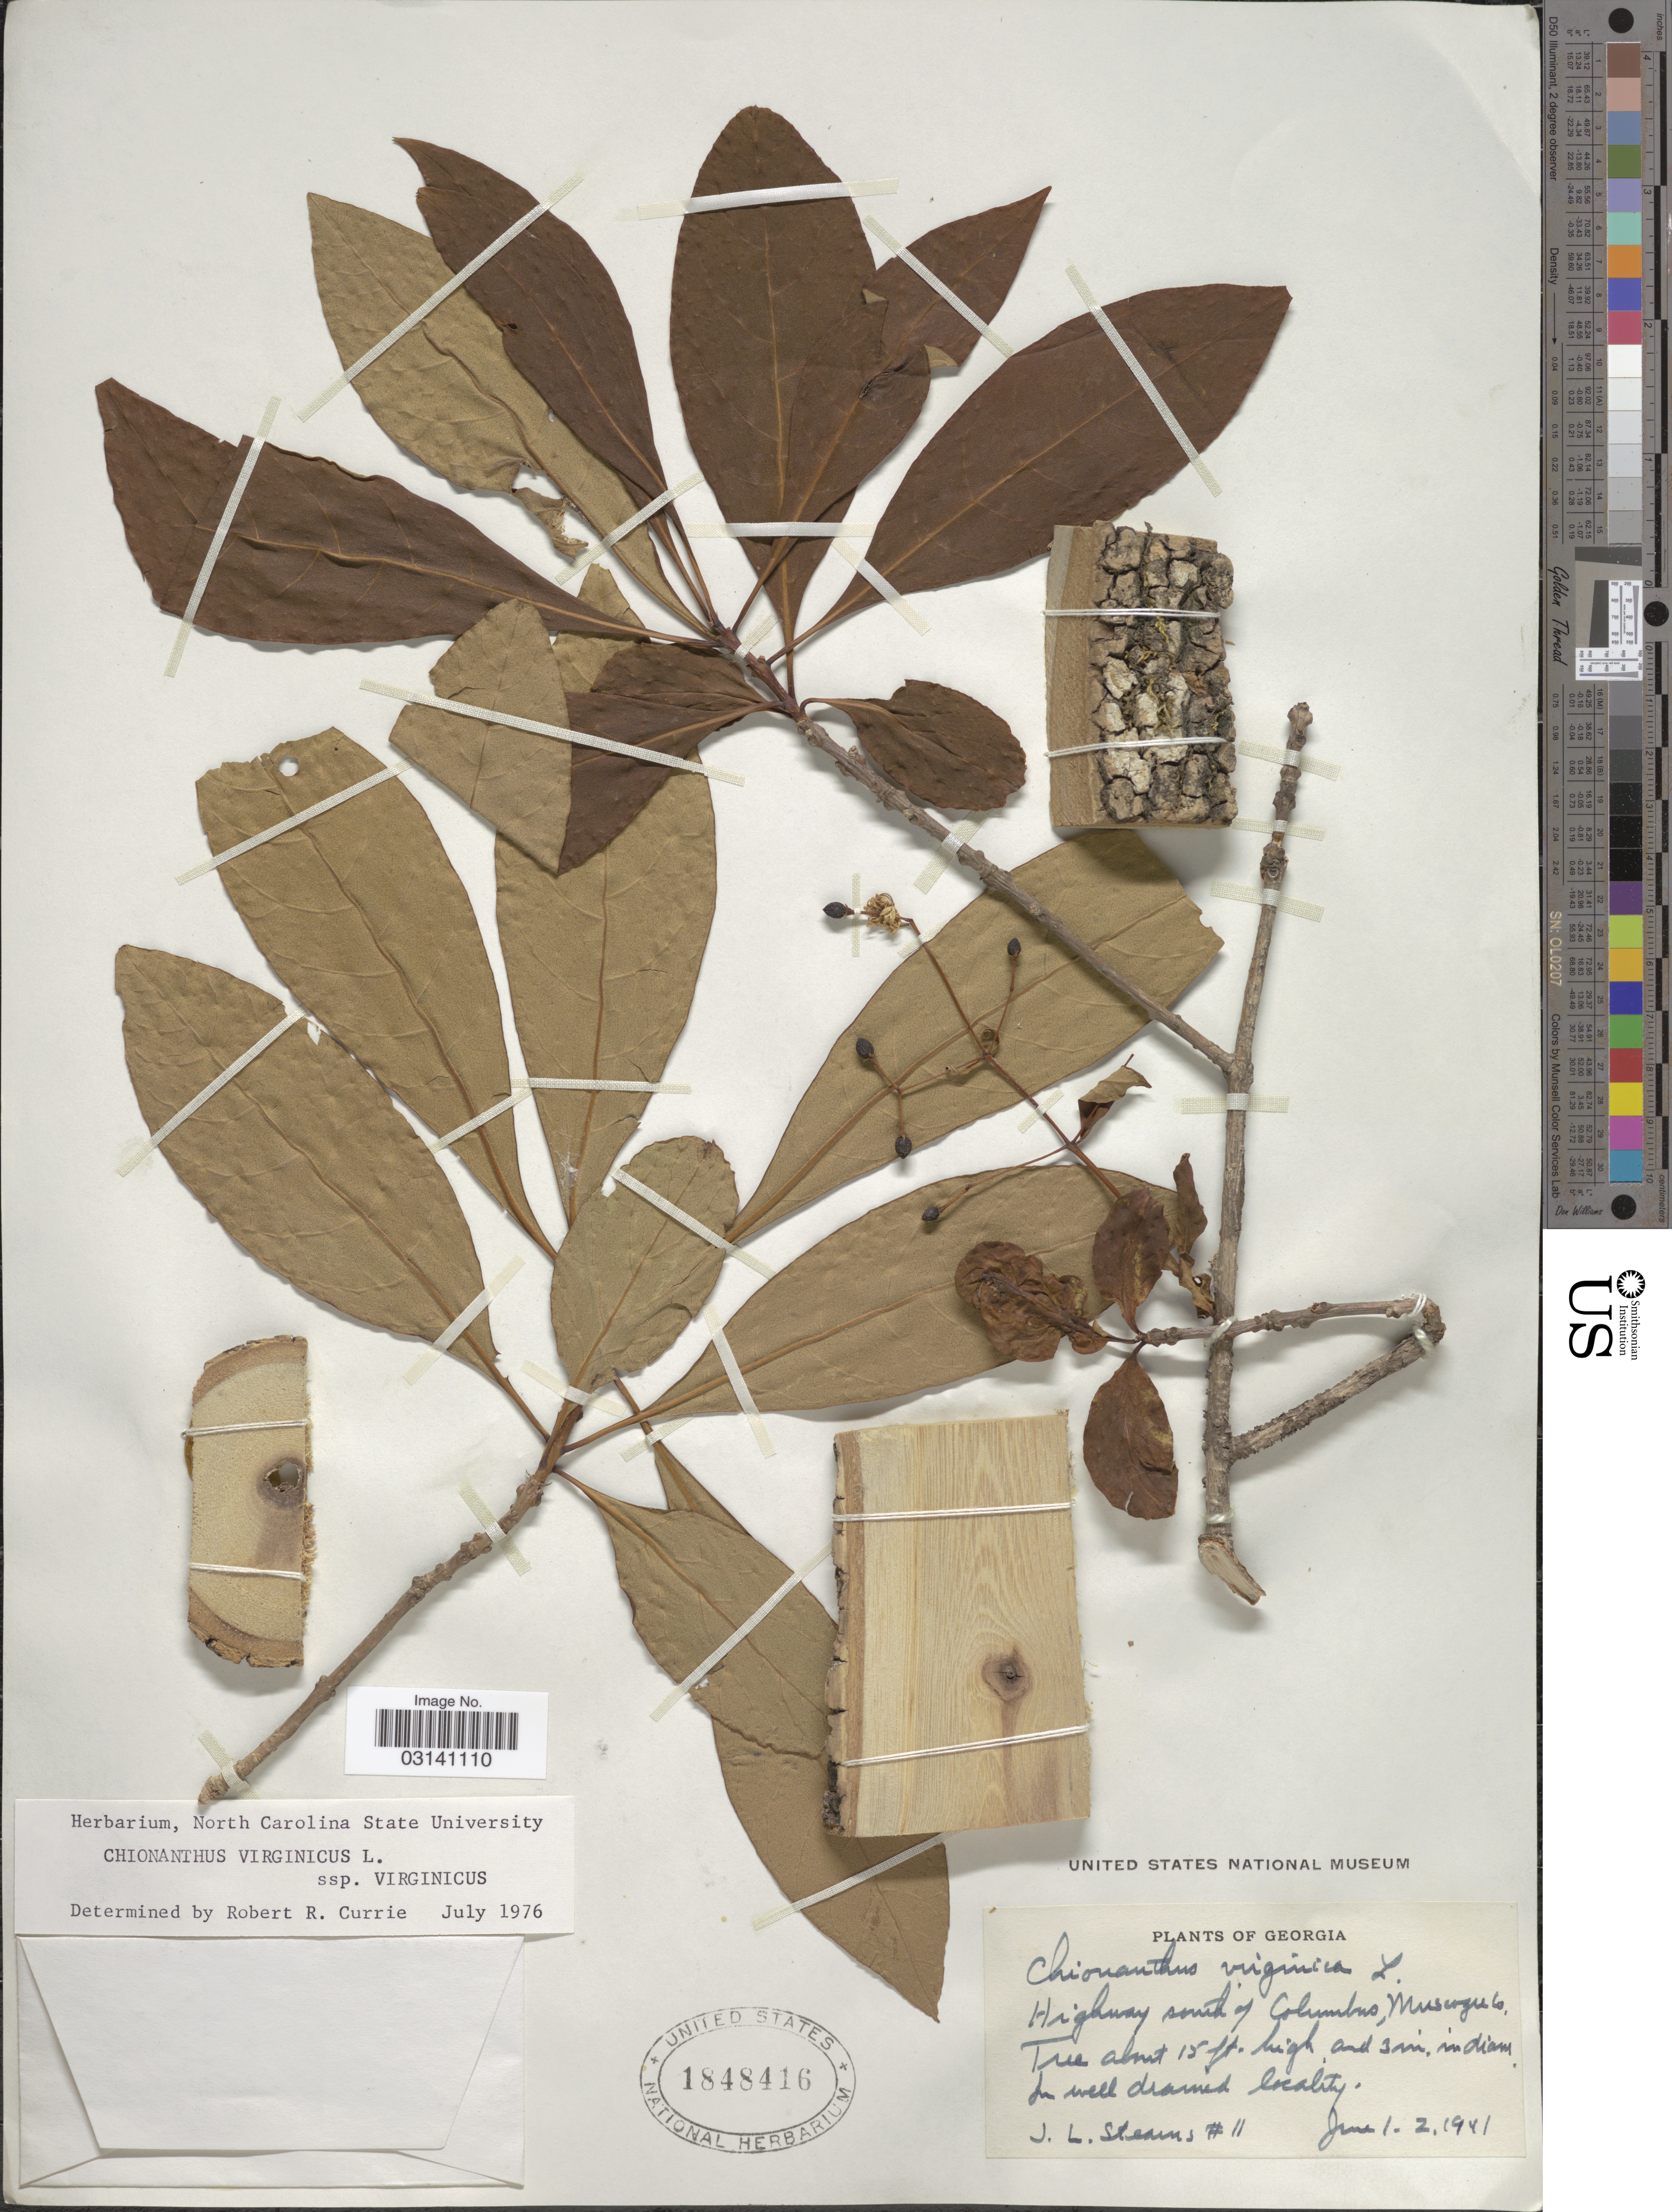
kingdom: Plantae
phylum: Tracheophyta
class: Magnoliopsida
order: Lamiales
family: Oleaceae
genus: Chionanthus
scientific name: Chionanthus virginicus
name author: L.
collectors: J. Stearns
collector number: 11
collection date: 1941-06-01/1941-06-02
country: United States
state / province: Georgia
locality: Highway south of Columbus, Muscogee Co.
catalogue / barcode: US 1848416